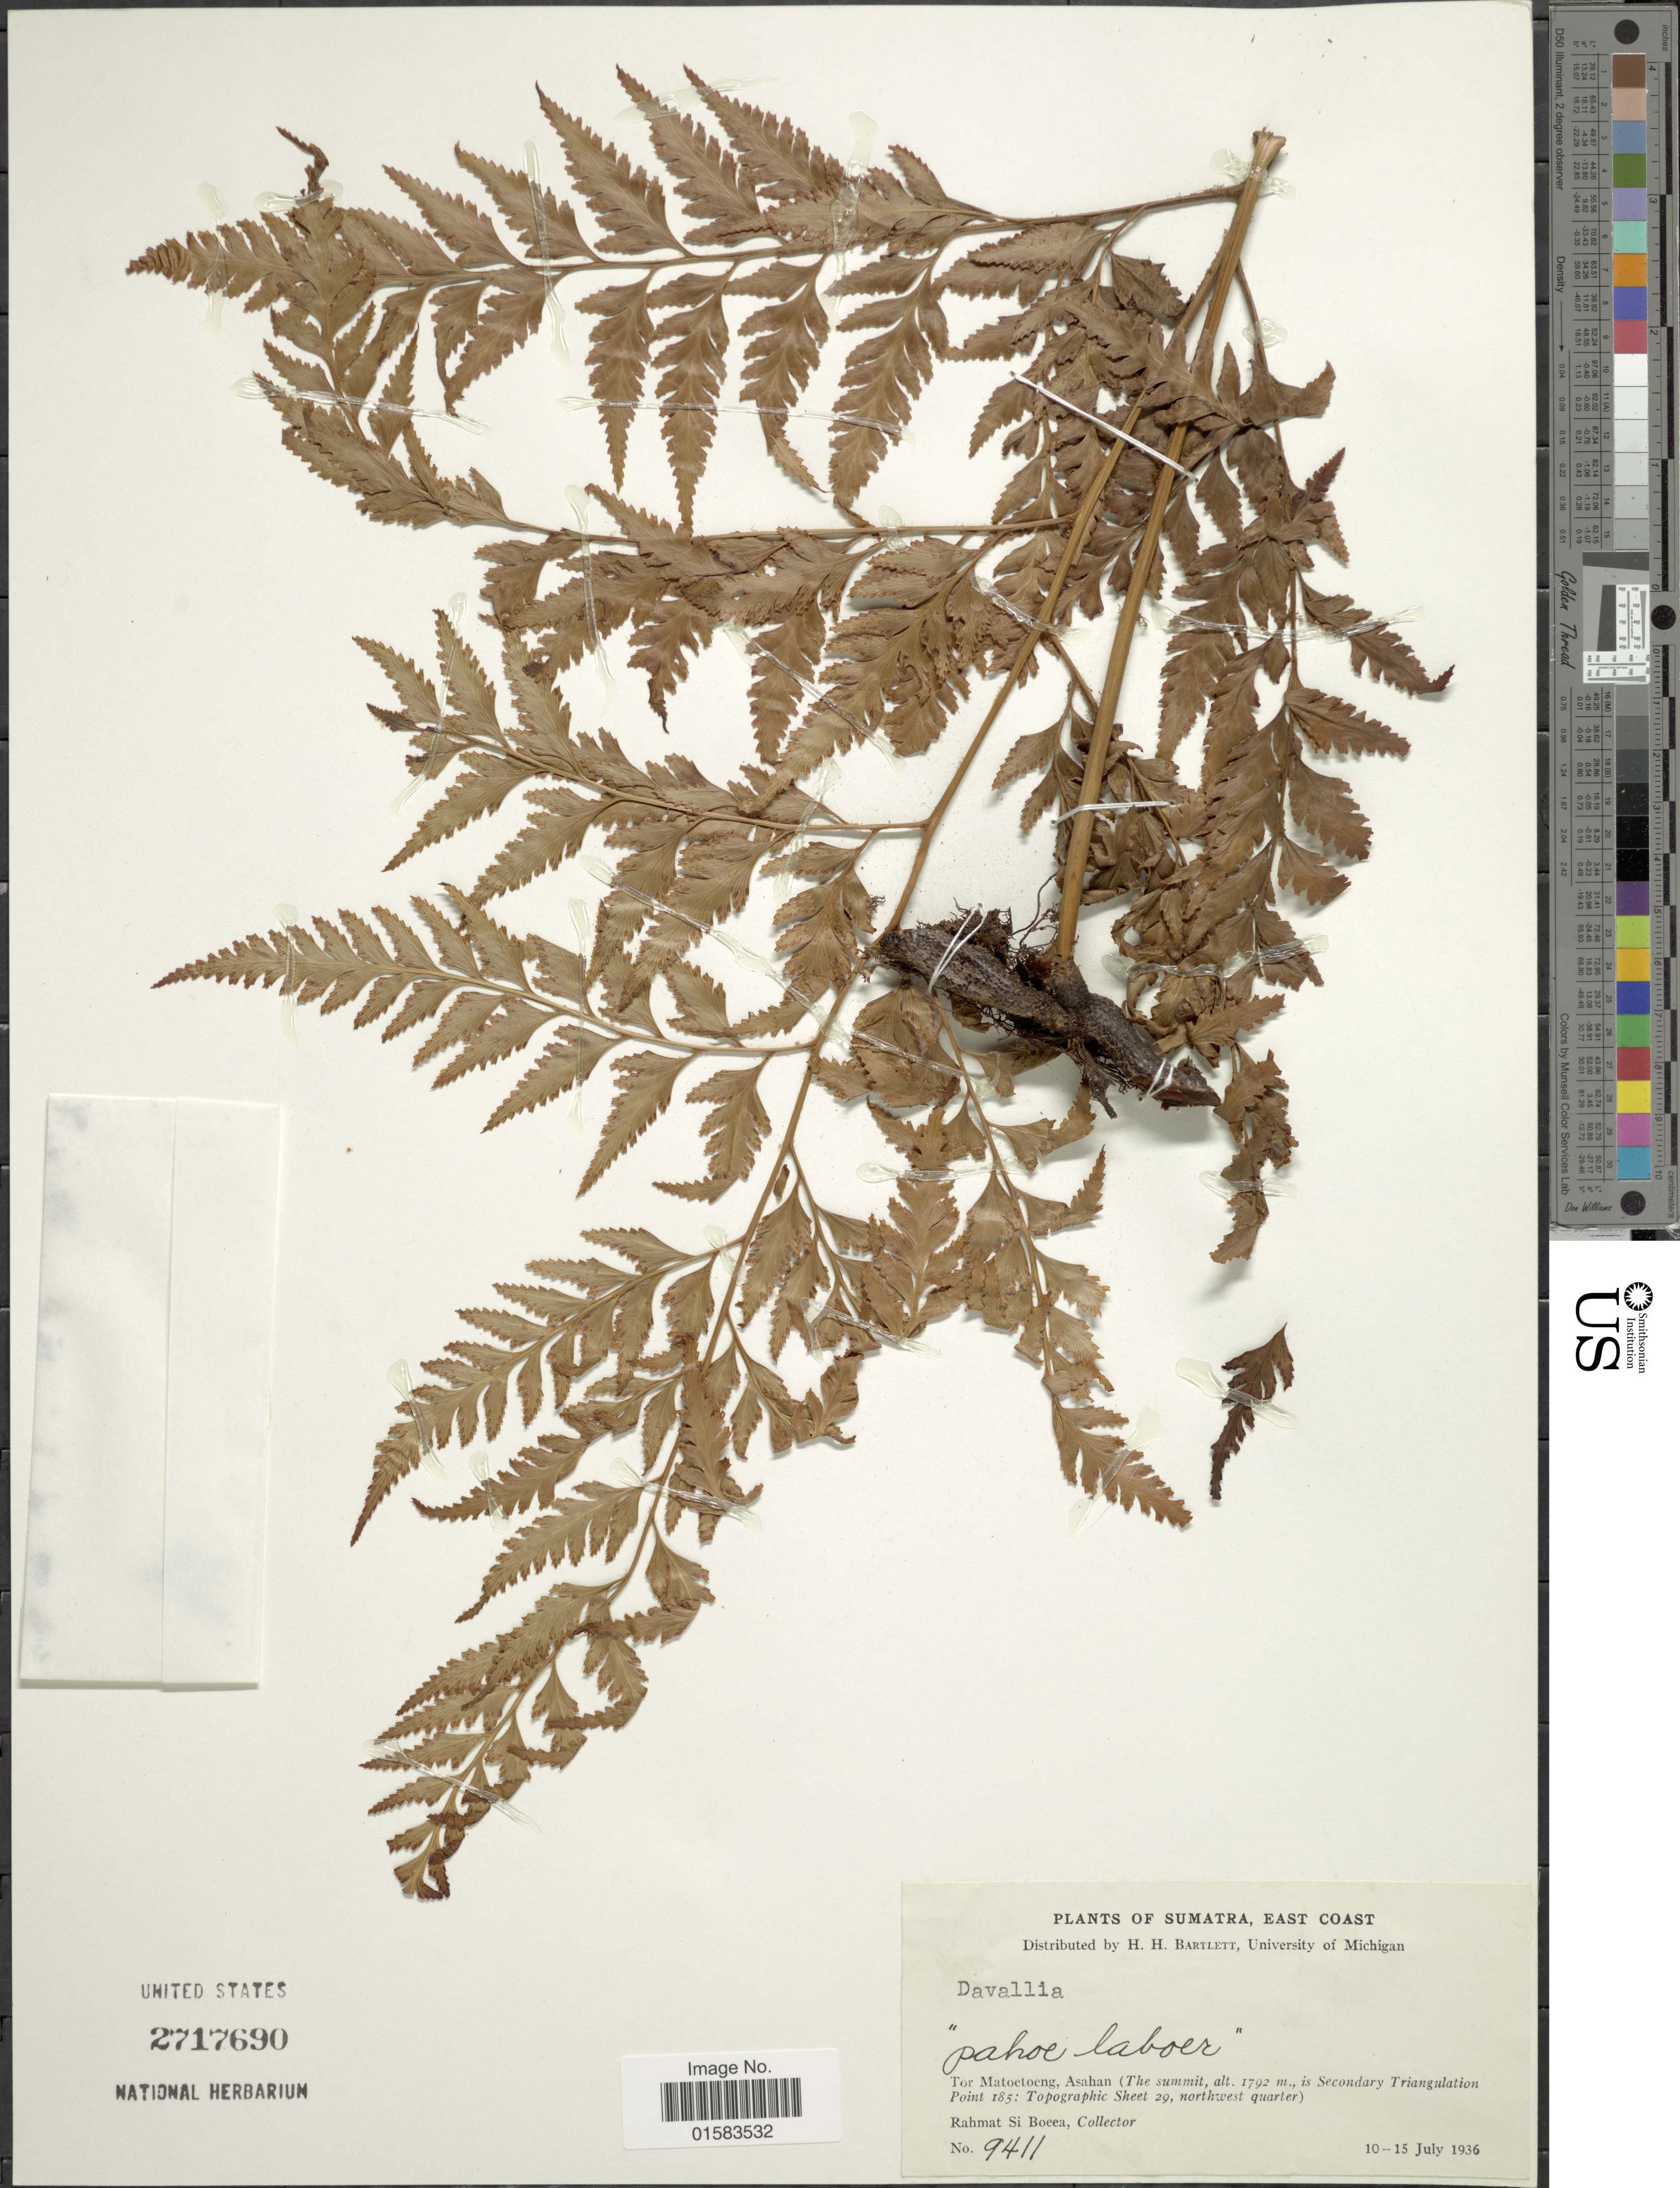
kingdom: Plantae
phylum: Tracheophyta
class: Polypodiopsida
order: Polypodiales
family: Davalliaceae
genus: Davallia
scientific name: Davallia sp.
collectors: Rahmat Si Boeea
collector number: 9411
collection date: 1936-07-10/1936-07-15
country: Indonesia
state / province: Sumatra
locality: East Coast, "Pahoe laboer", Tor Matoetoeng Asahan (The summit is secundary triangulation point 185, Topographic sheet 29, northeast quarter)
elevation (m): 1792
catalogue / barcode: US 2717690